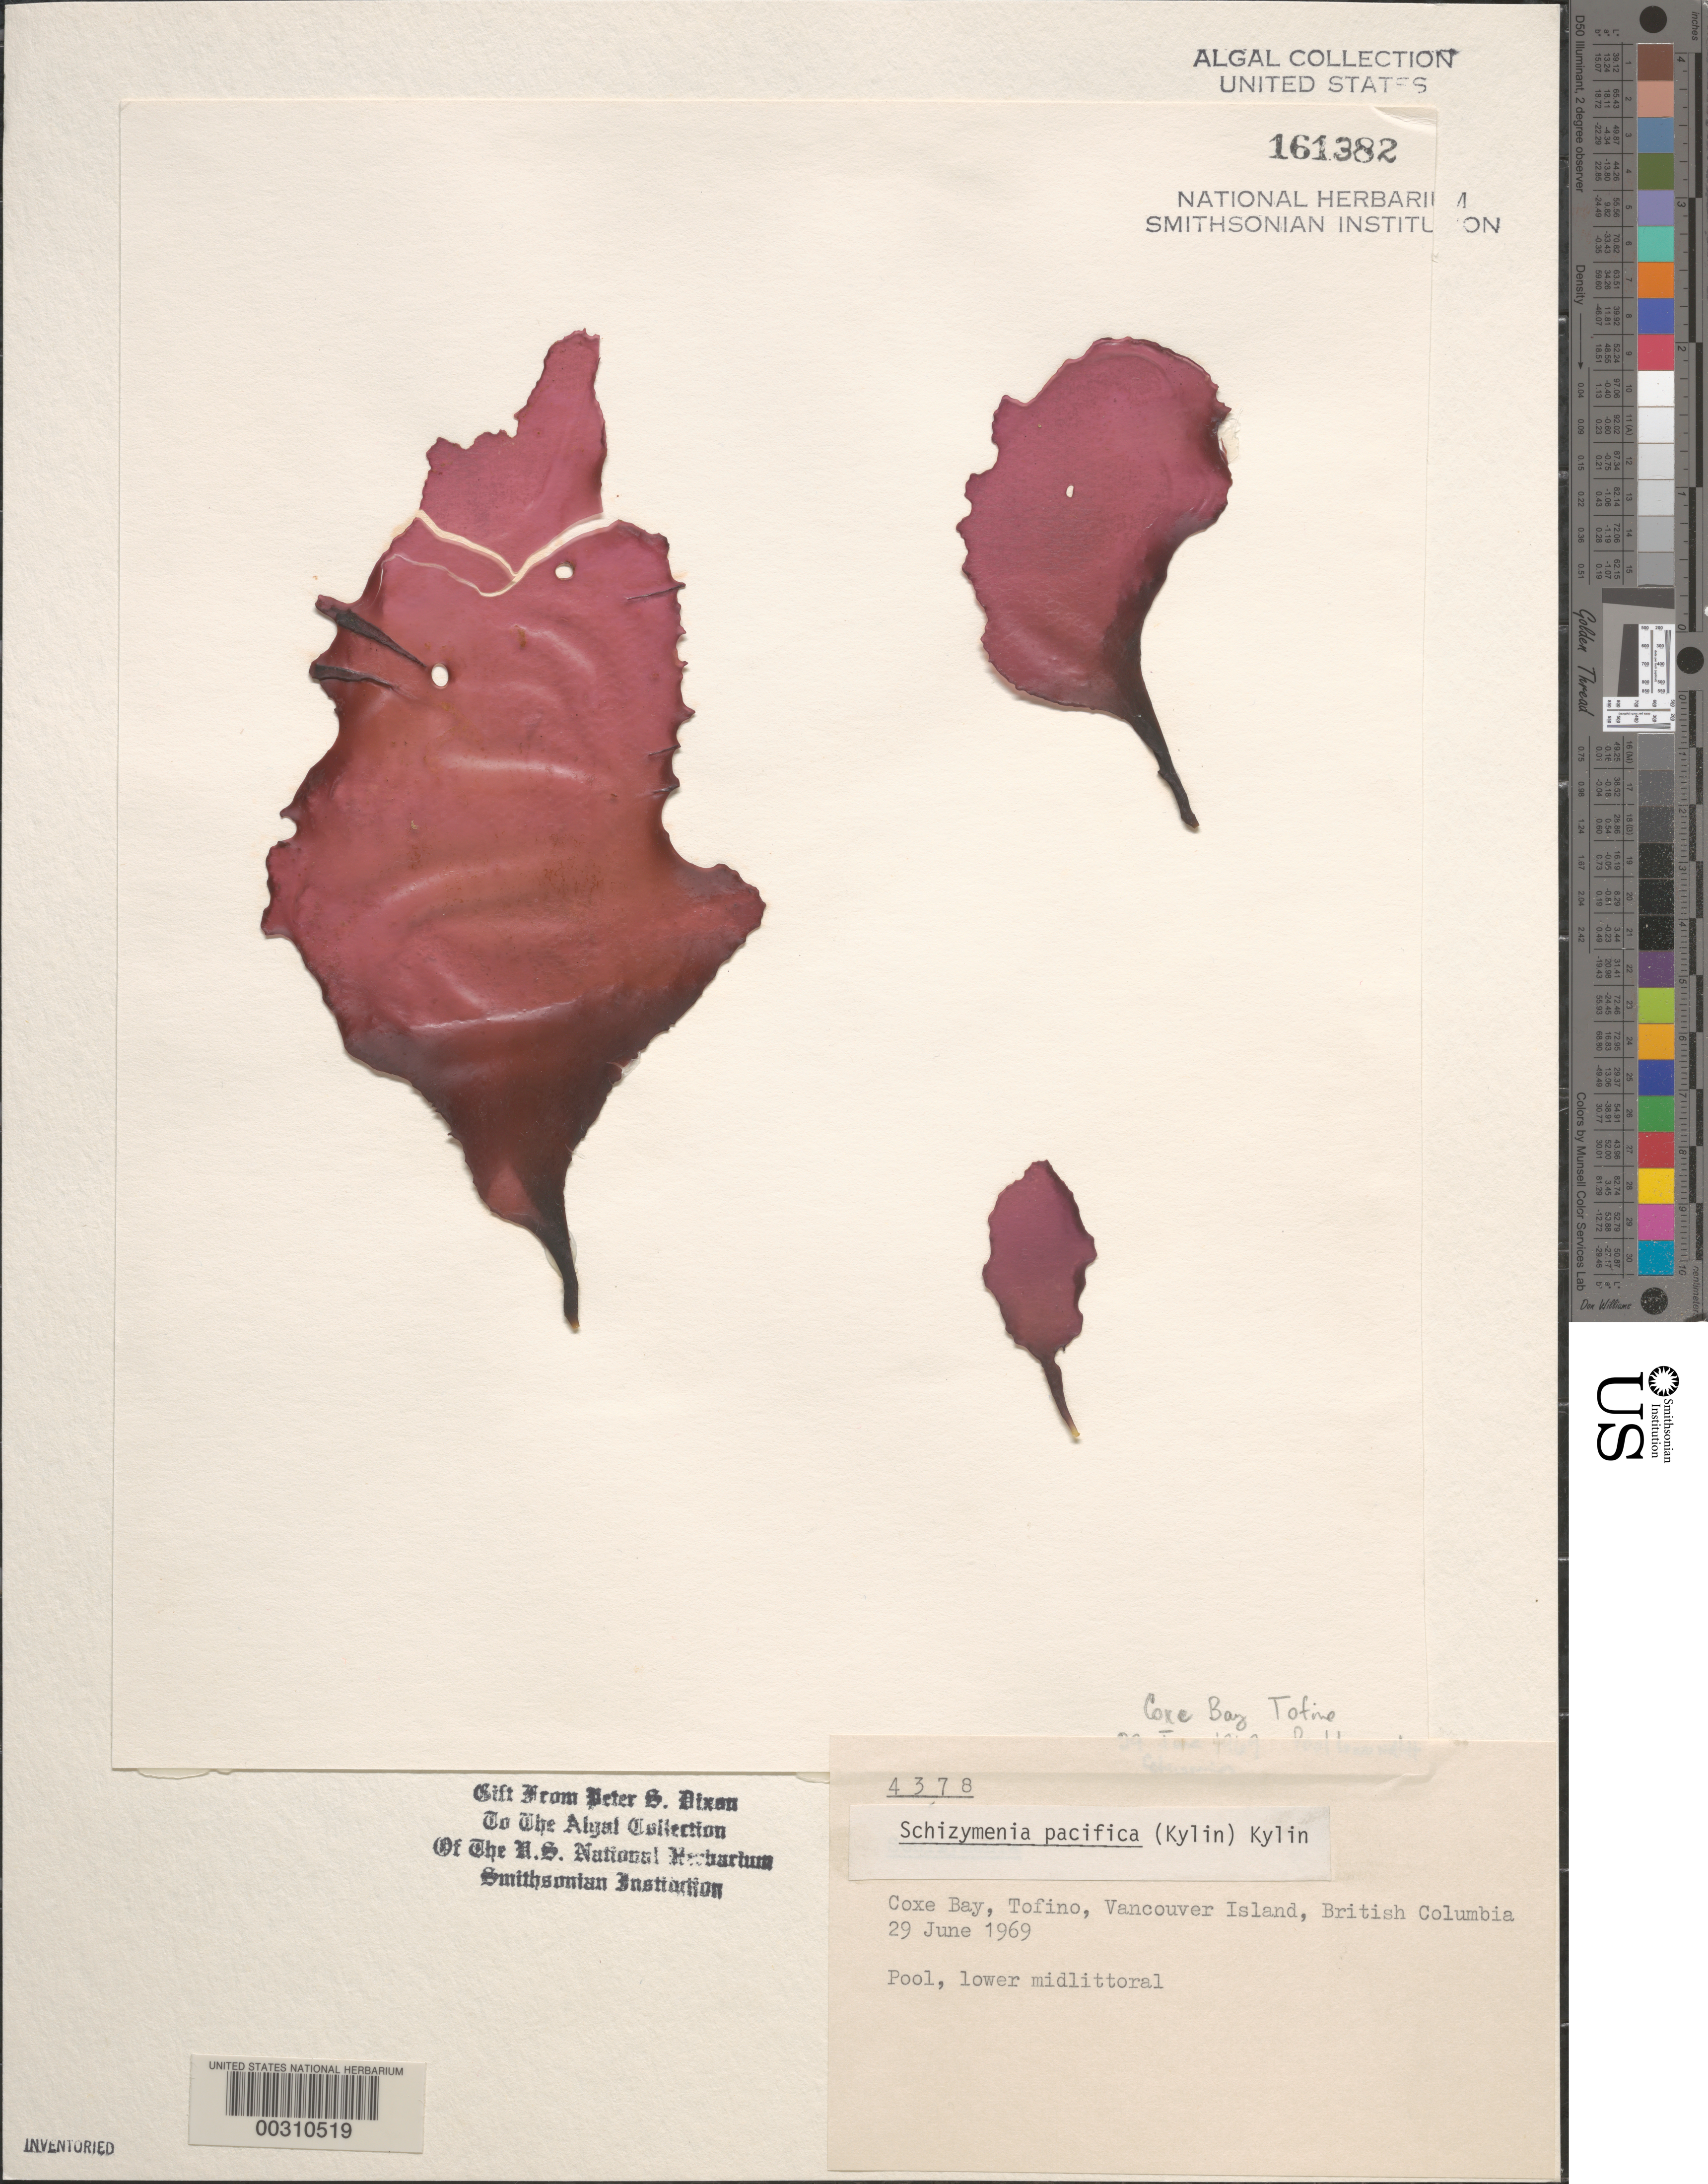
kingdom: Plantae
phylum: Rhodophyta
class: Florideophyceae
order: Nemastomatales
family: Schizymeniaceae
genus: Schizymenia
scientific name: Schizymenia pacifica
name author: (Kylin) Kylin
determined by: Dixon, P. S.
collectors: P. S. Dixon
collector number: PSD 4378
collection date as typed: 29 Jun 1969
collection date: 1969-06-29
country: Canada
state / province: British Columbia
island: Vancouver Island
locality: Tofino, Cox Bay (Coxe Bay)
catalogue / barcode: US 161382